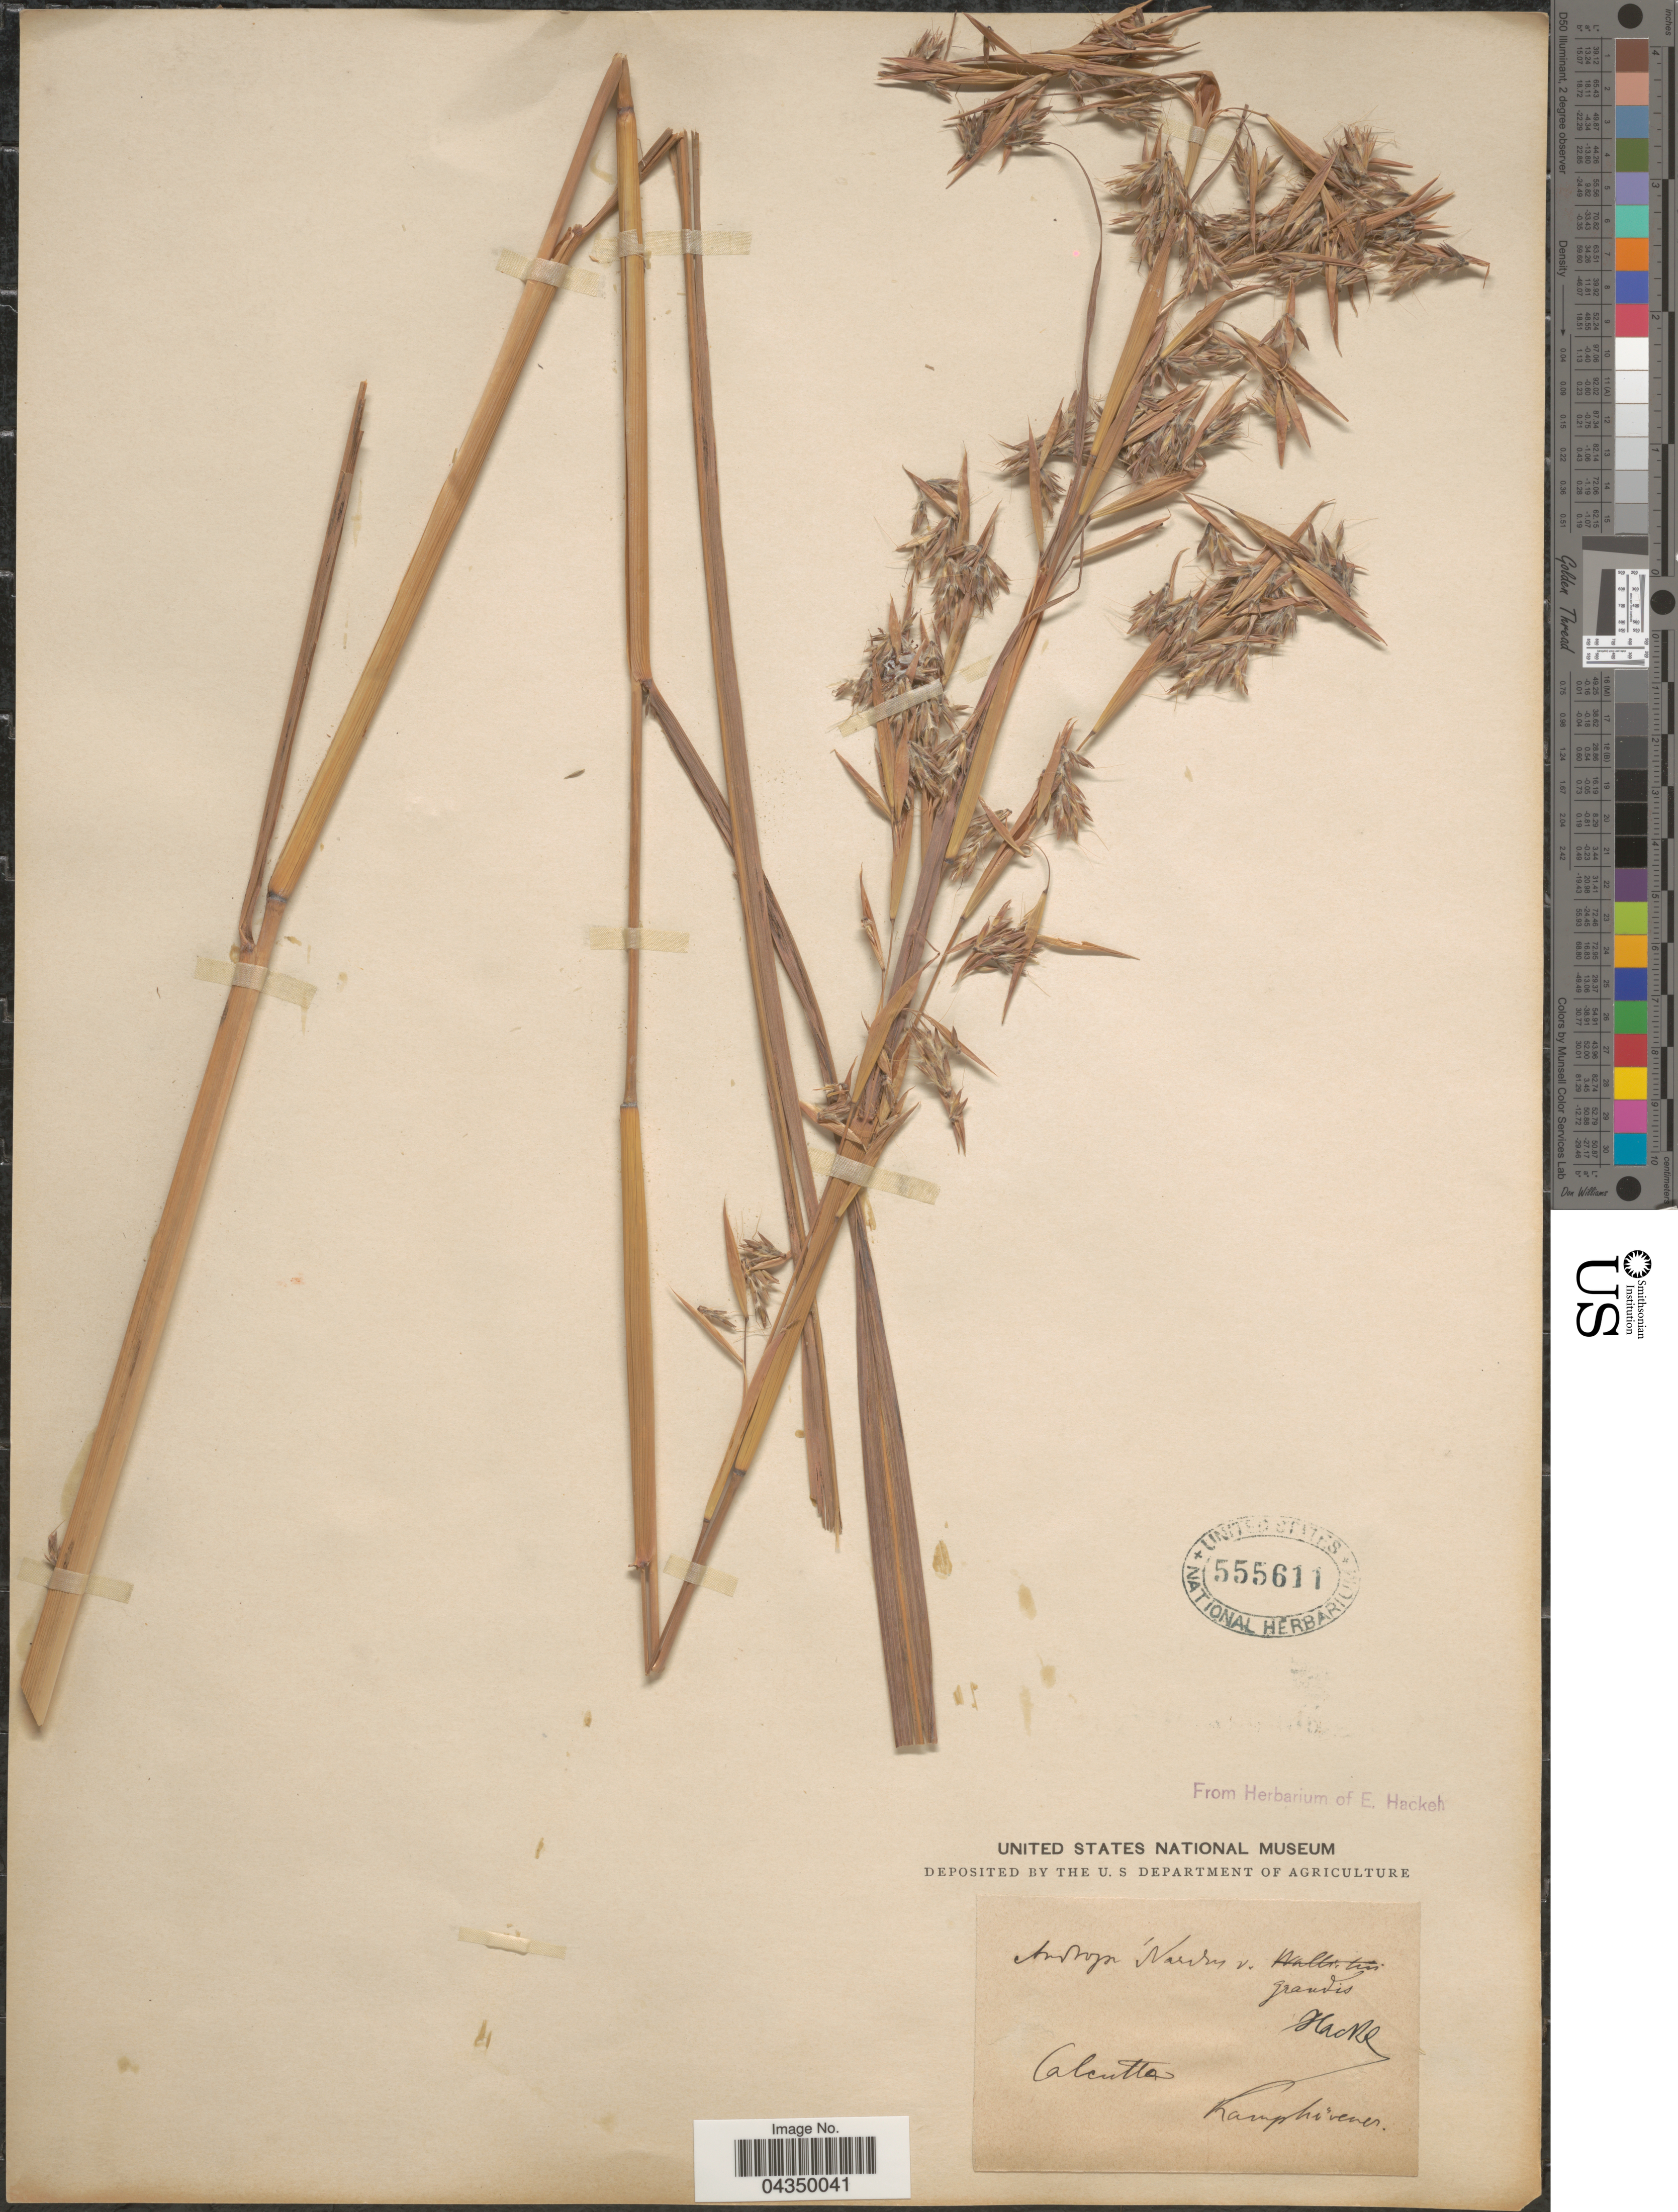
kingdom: Plantae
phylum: Tracheophyta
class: Liliopsida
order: Poales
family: Poaceae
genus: Cymbopogon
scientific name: Cymbopogon nardus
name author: (L.) Rendle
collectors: B. Kamphövener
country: India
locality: Calcutta.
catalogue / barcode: US 555611